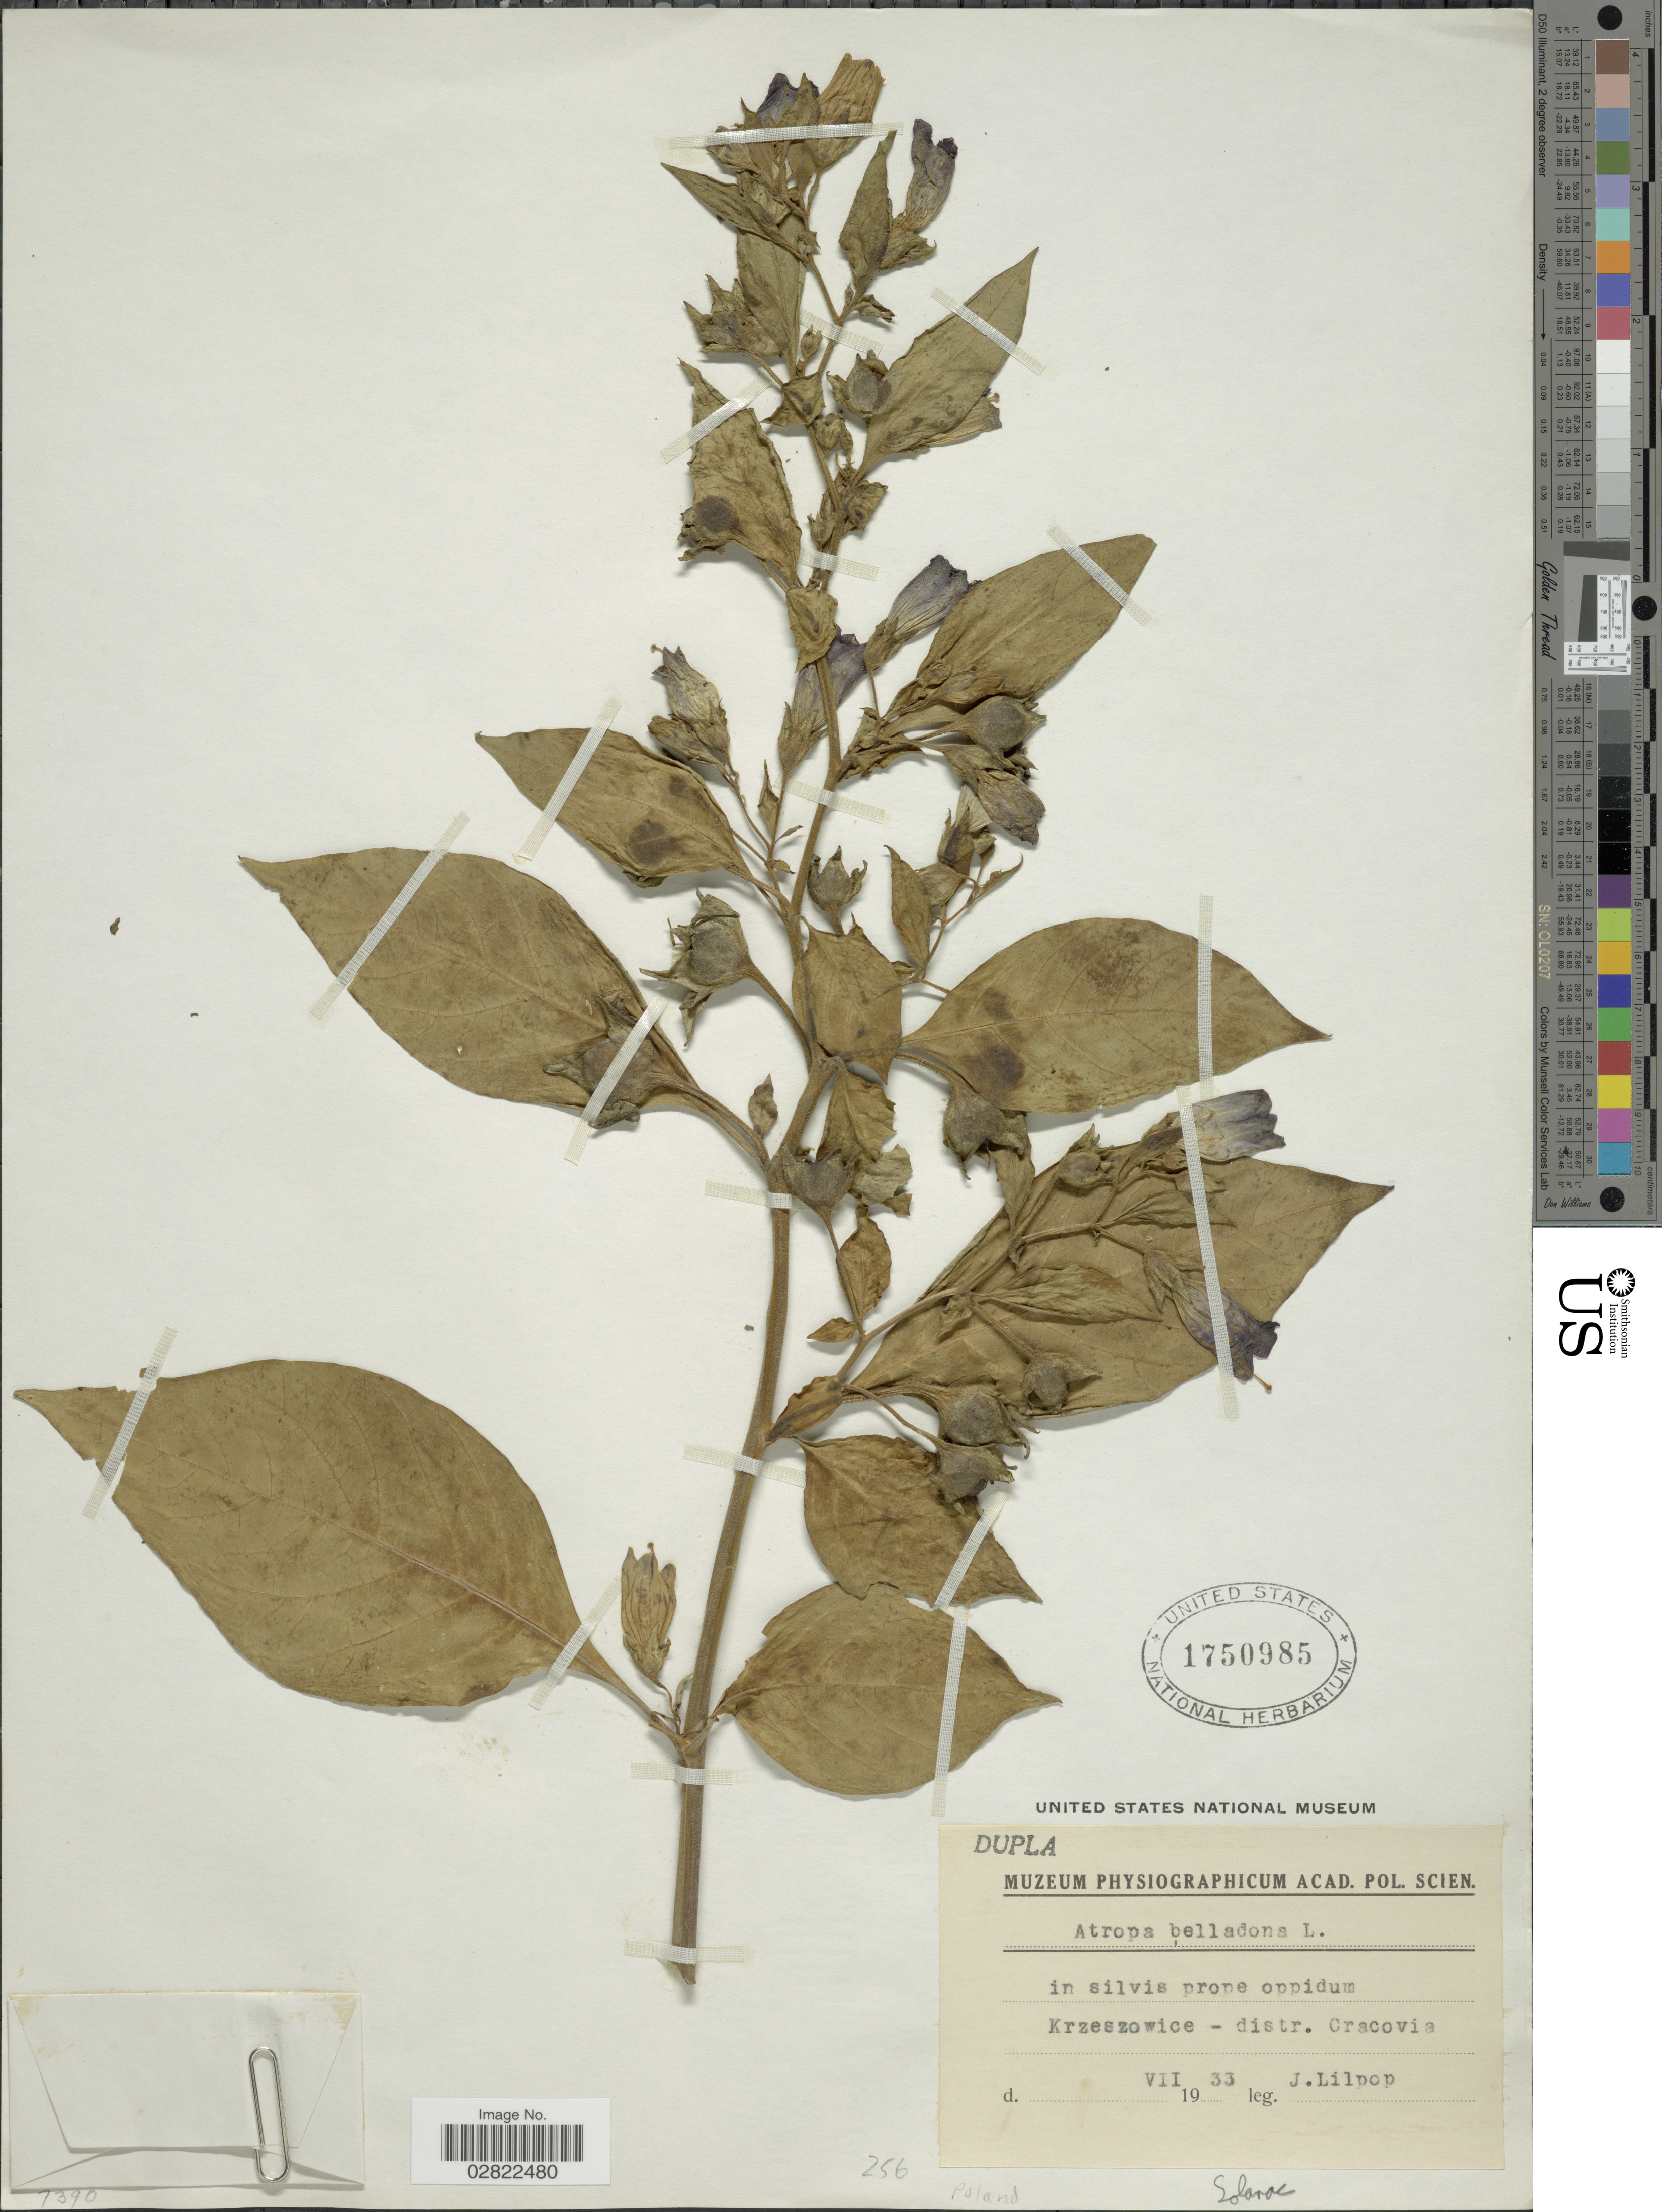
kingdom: Plantae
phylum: Tracheophyta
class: Magnoliopsida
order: Solanales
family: Solanaceae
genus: Atropa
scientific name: Atropa belladonna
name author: L.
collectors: J. Lilpop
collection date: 1933-07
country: Poland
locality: Krzeszowice - distr. Cracovia.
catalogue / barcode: US 1750985